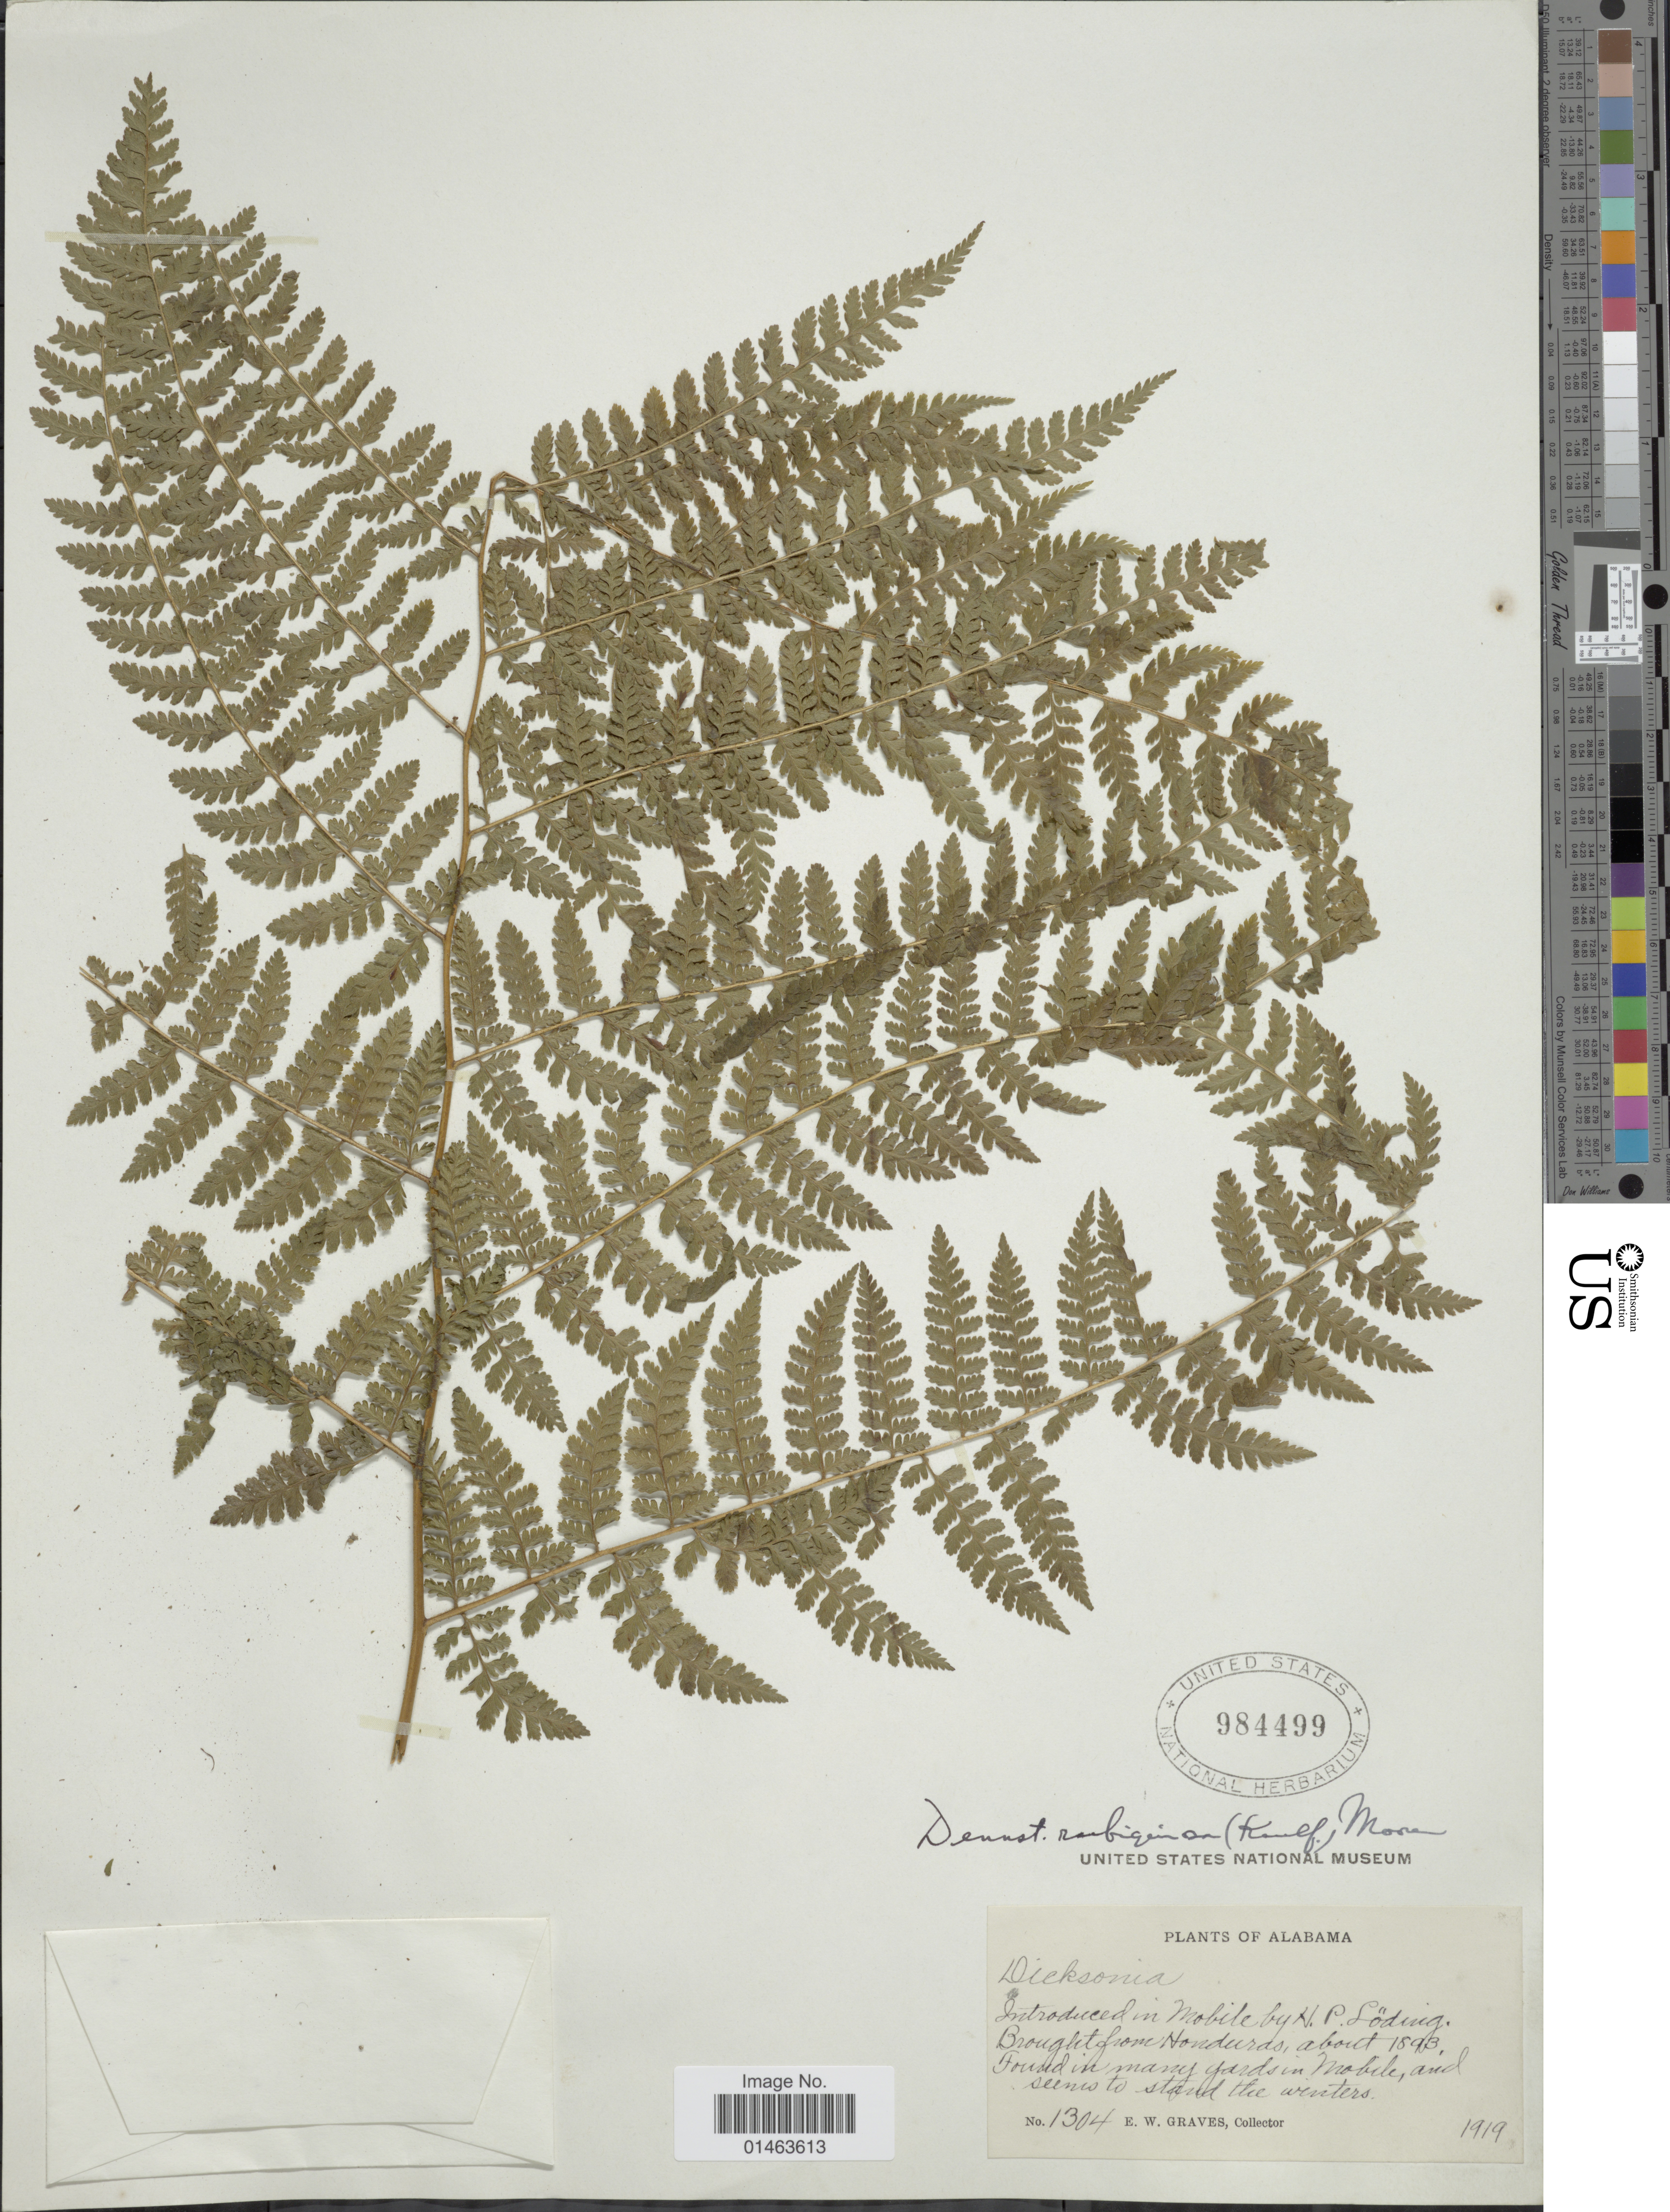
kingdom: Plantae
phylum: Tracheophyta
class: Polypodiopsida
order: Polypodiales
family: Dennstaedtiaceae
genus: Dennstaedtia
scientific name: Dennstaedtia cicutaria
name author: (Sw.) T. Moore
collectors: E. Graves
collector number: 1304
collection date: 1919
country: United States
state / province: Alabama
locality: Many gardens in Mobile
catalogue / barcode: US 98449